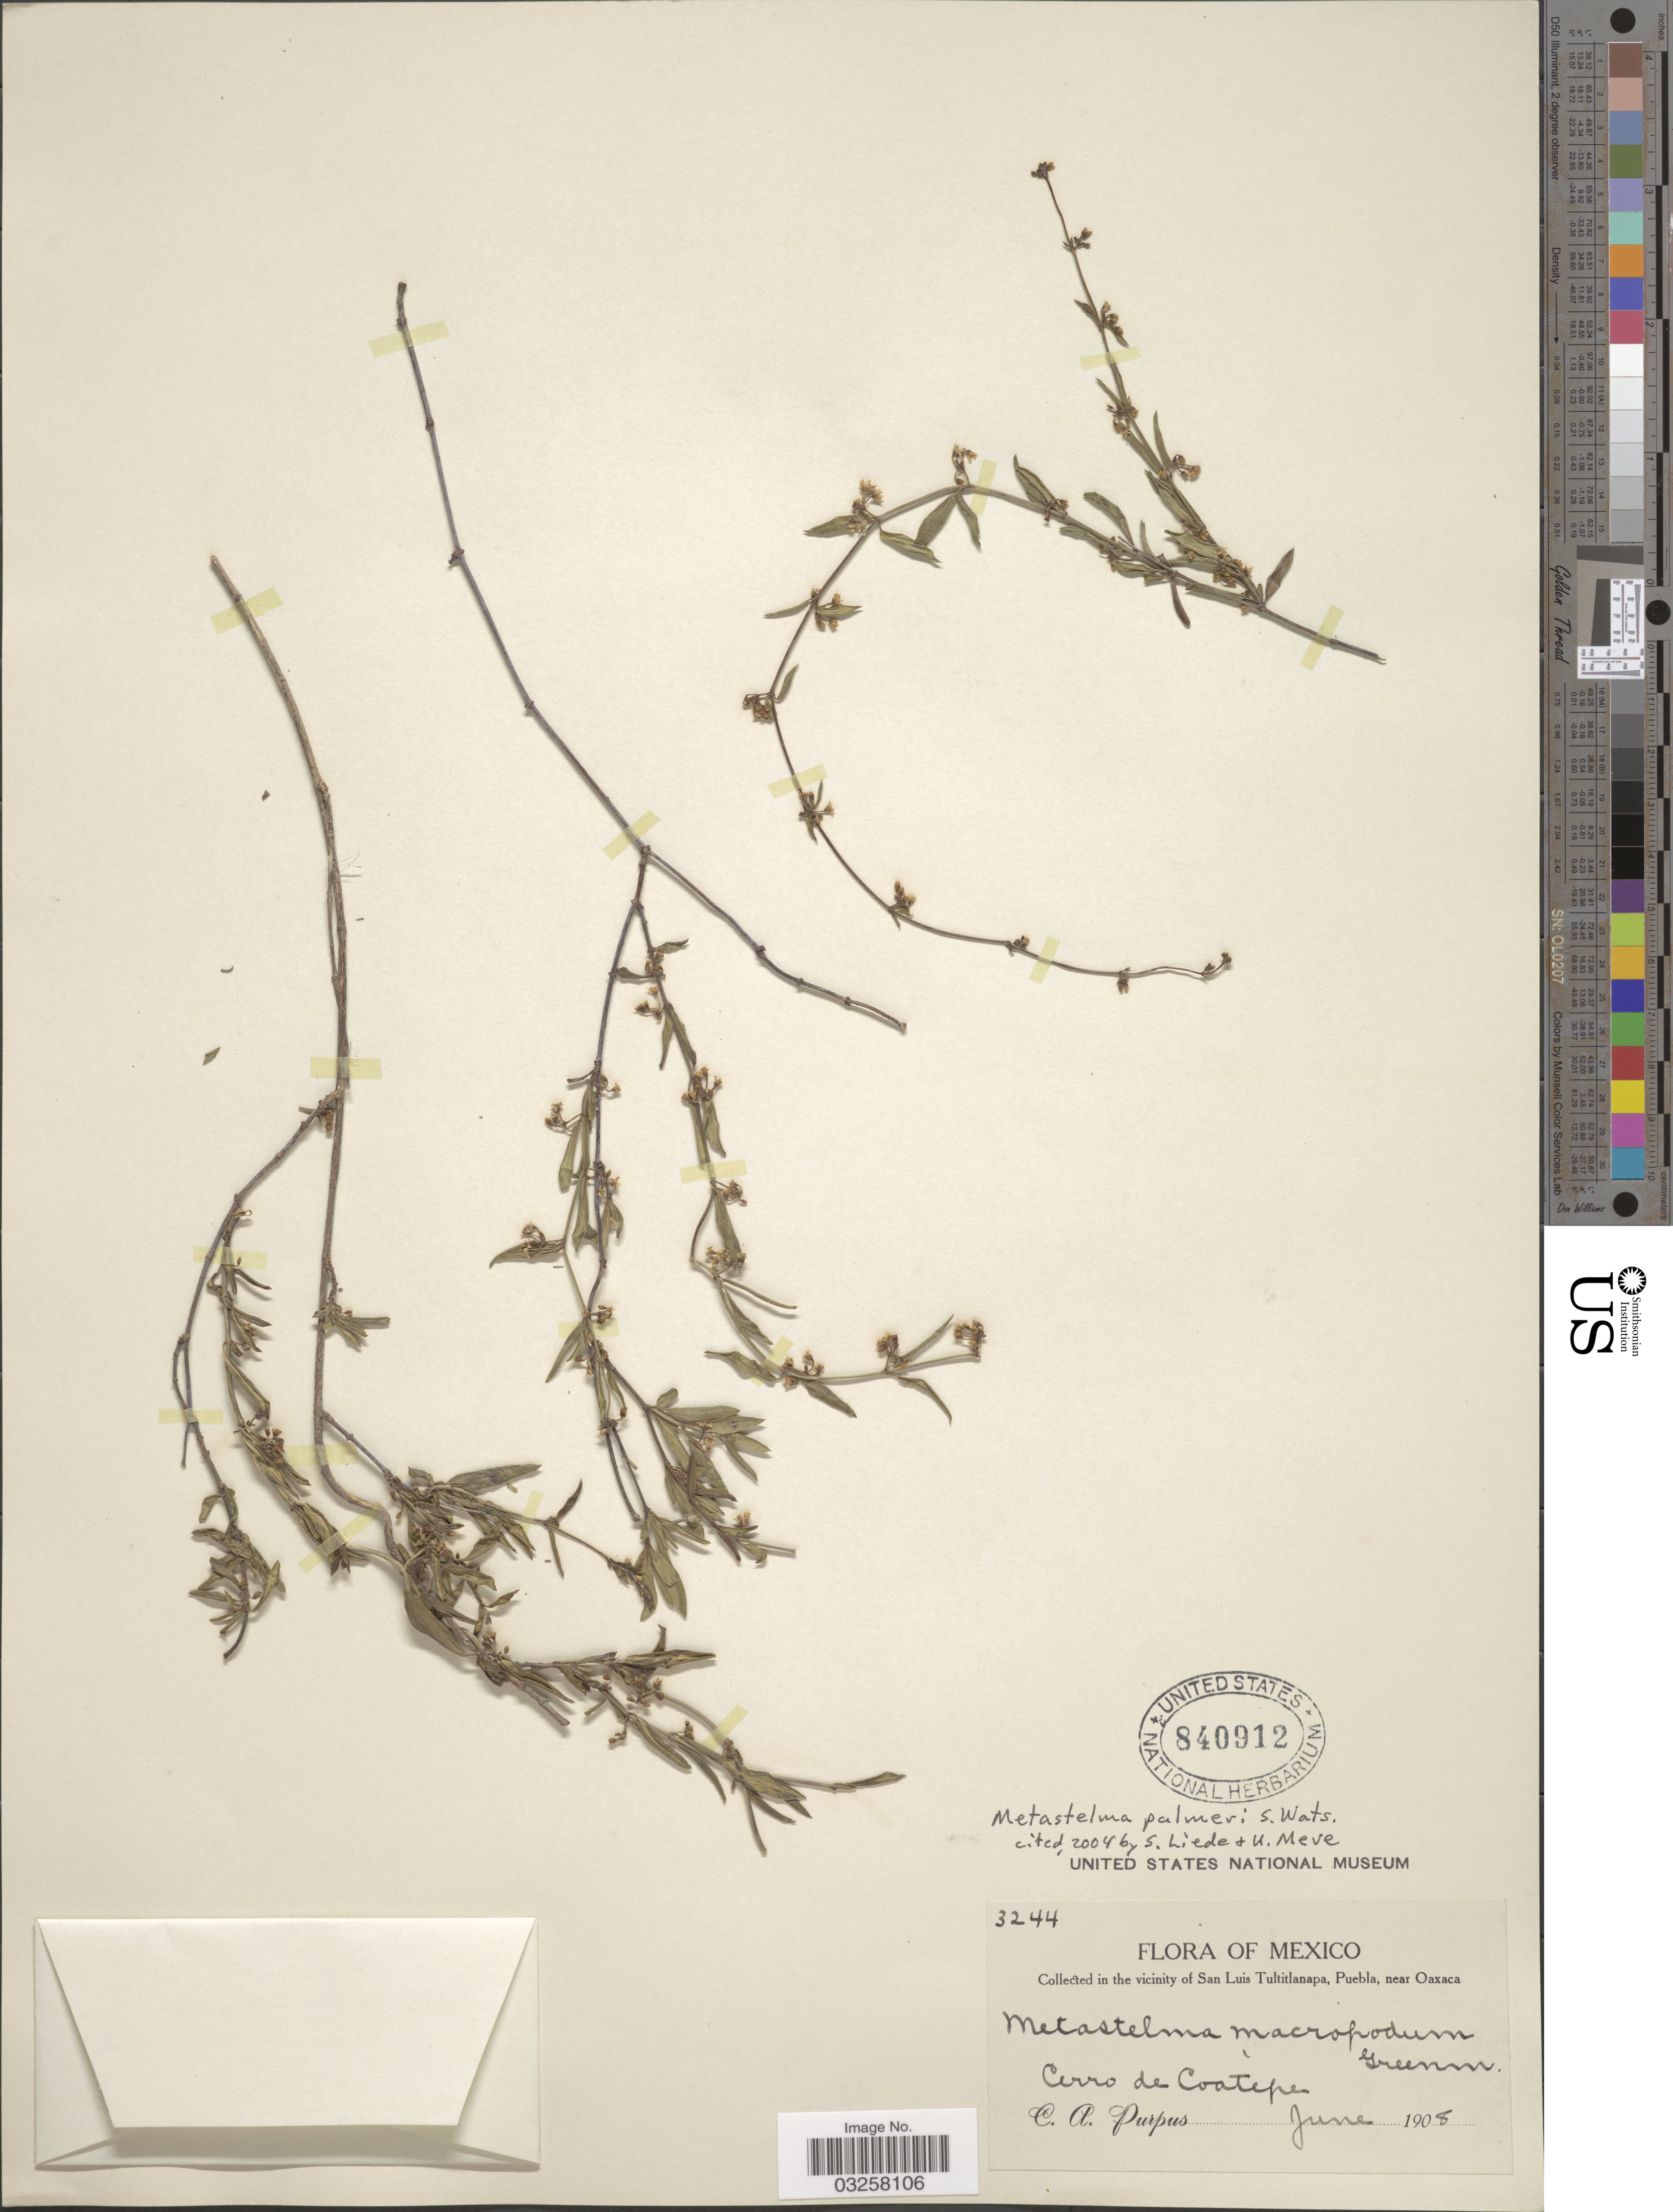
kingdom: Plantae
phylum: Tracheophyta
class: Magnoliopsida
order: Gentianales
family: Apocynaceae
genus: Metastelma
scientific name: Metastelma palmeri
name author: S. Watson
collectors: C. A. Purpus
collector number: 3244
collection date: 1908-06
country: Mexico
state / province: Puebla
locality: In the vicinity of San Luis Tultitlanapa, Puebla, near Oaxaca. Cerro de Coatepec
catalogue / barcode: US 840912